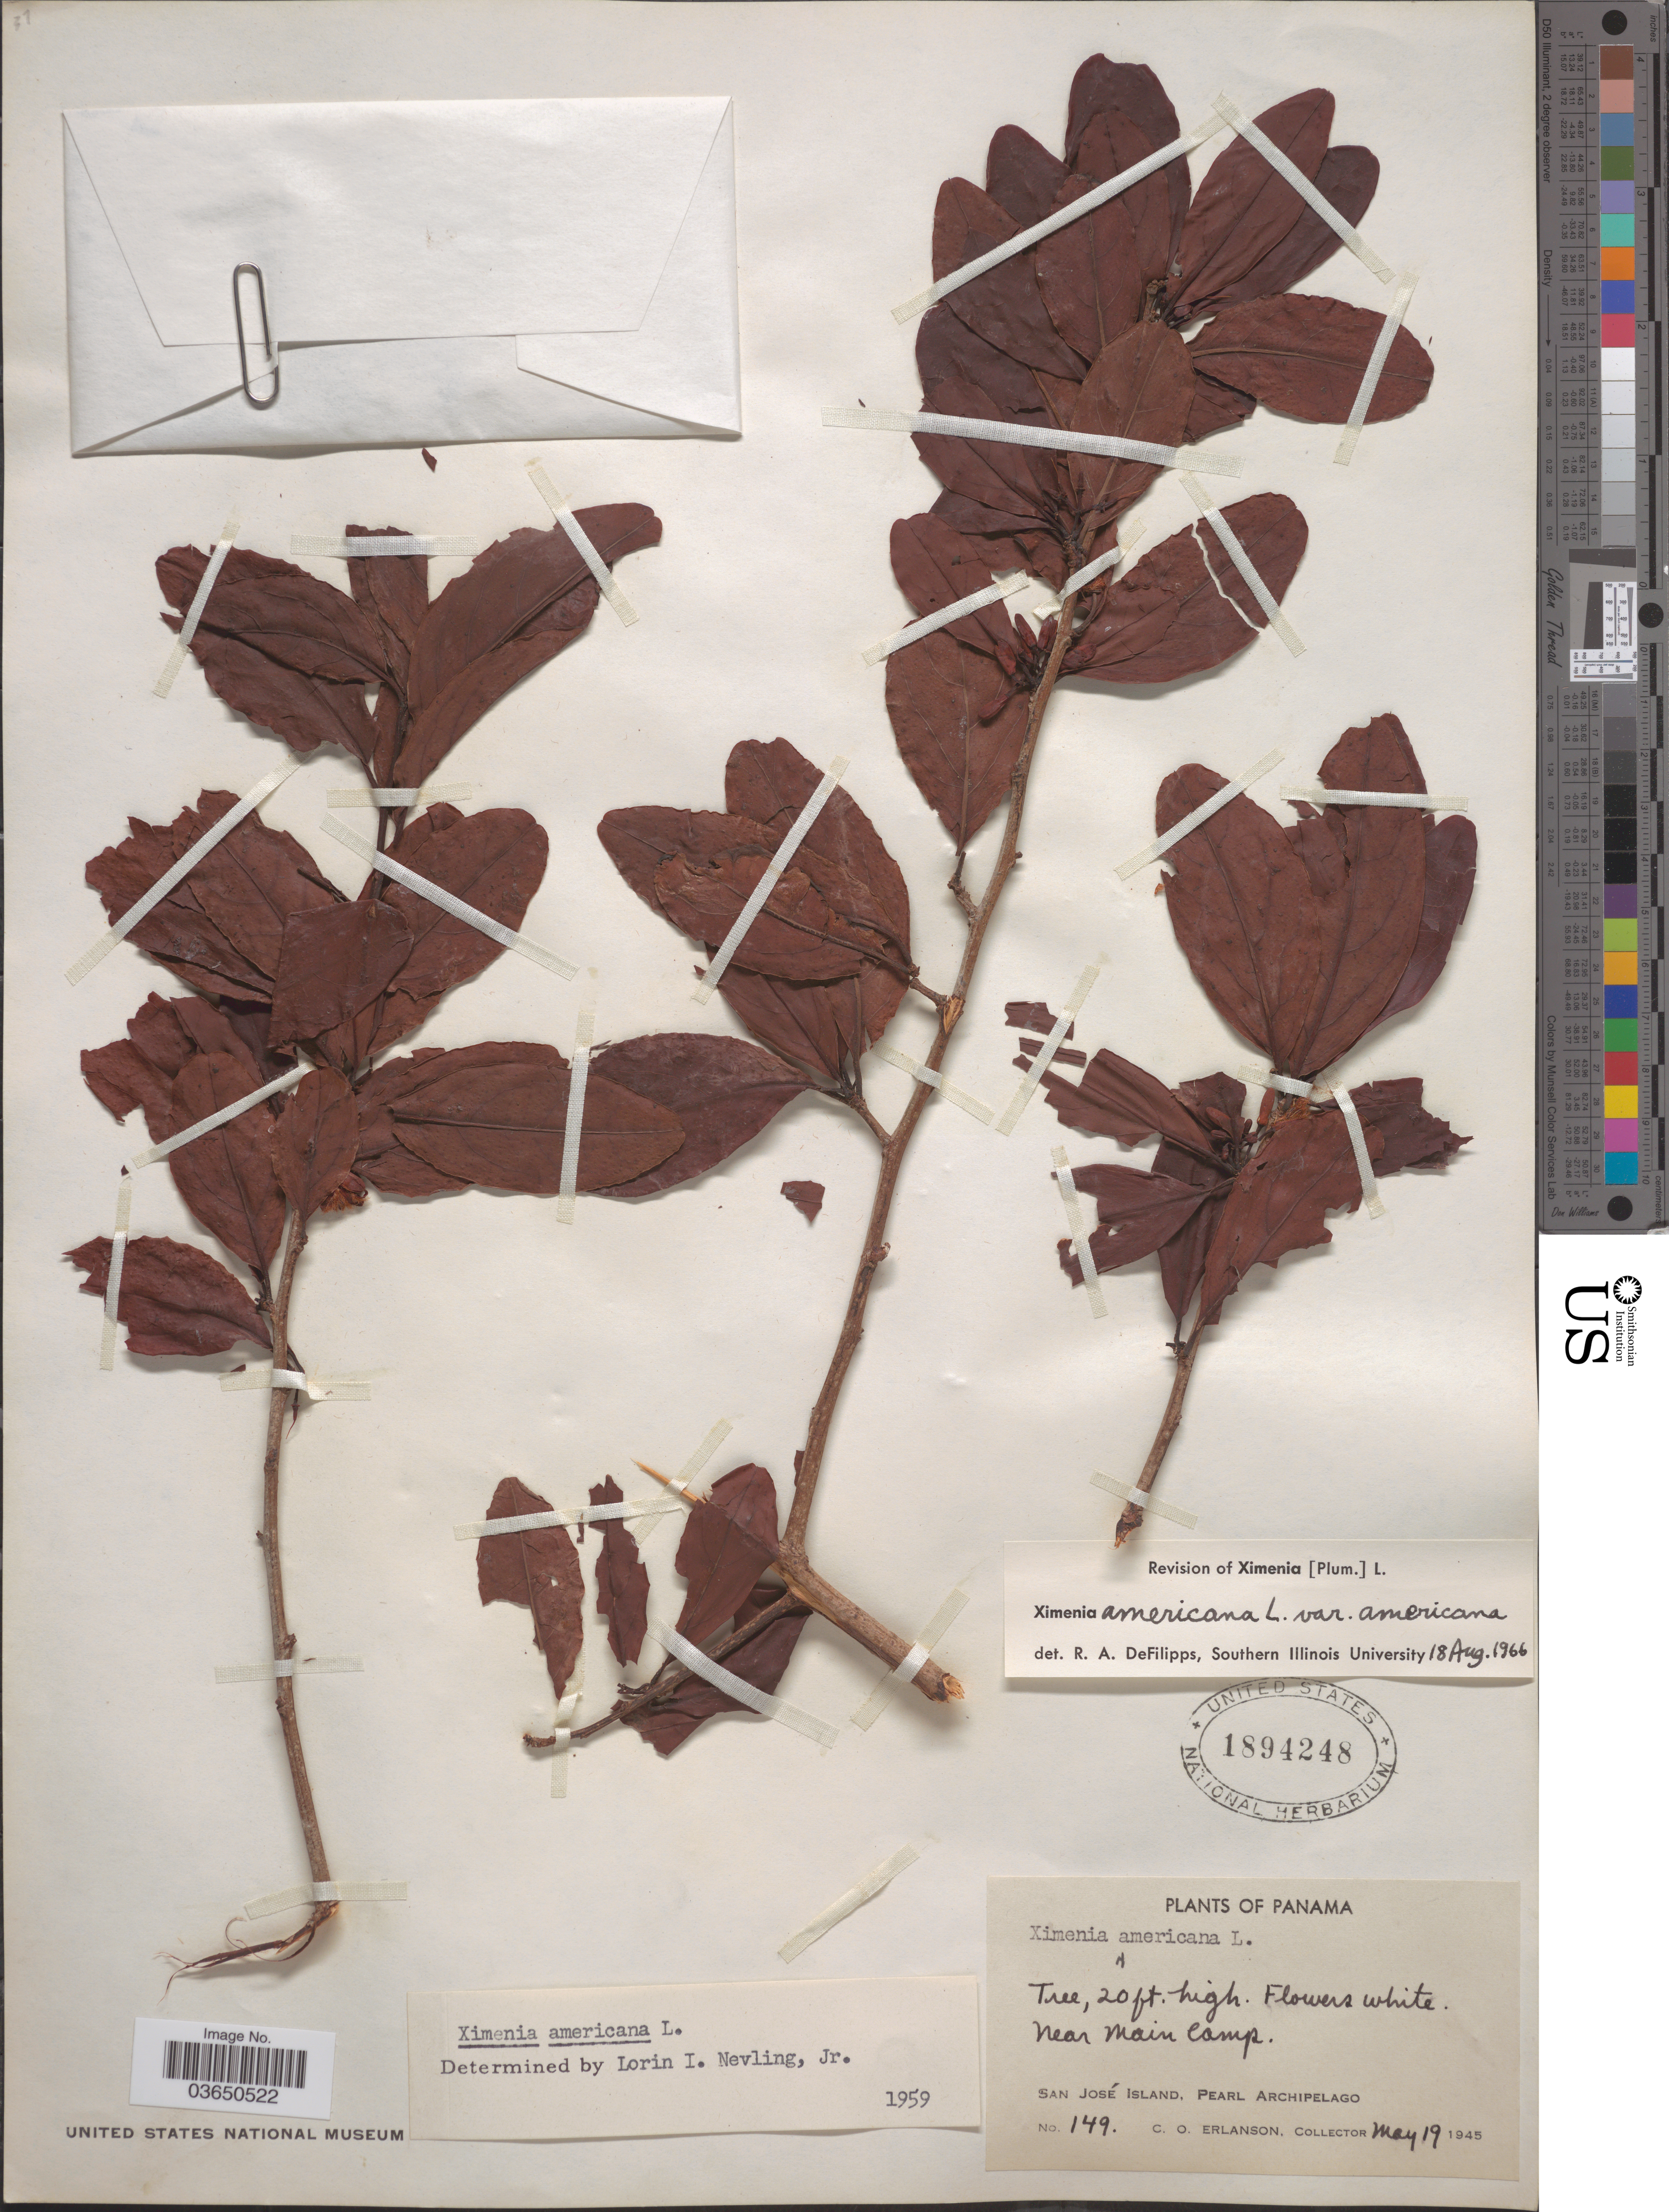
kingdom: Plantae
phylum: Tracheophyta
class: Magnoliopsida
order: Santalales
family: Ximeniaceae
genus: Ximenia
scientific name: Ximenia americana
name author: L.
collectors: C. O. Erlanson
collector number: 149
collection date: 1945-05-19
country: Panama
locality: Near Main Camp. San José Island, Pearl Archipelago.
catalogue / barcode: US 1894248